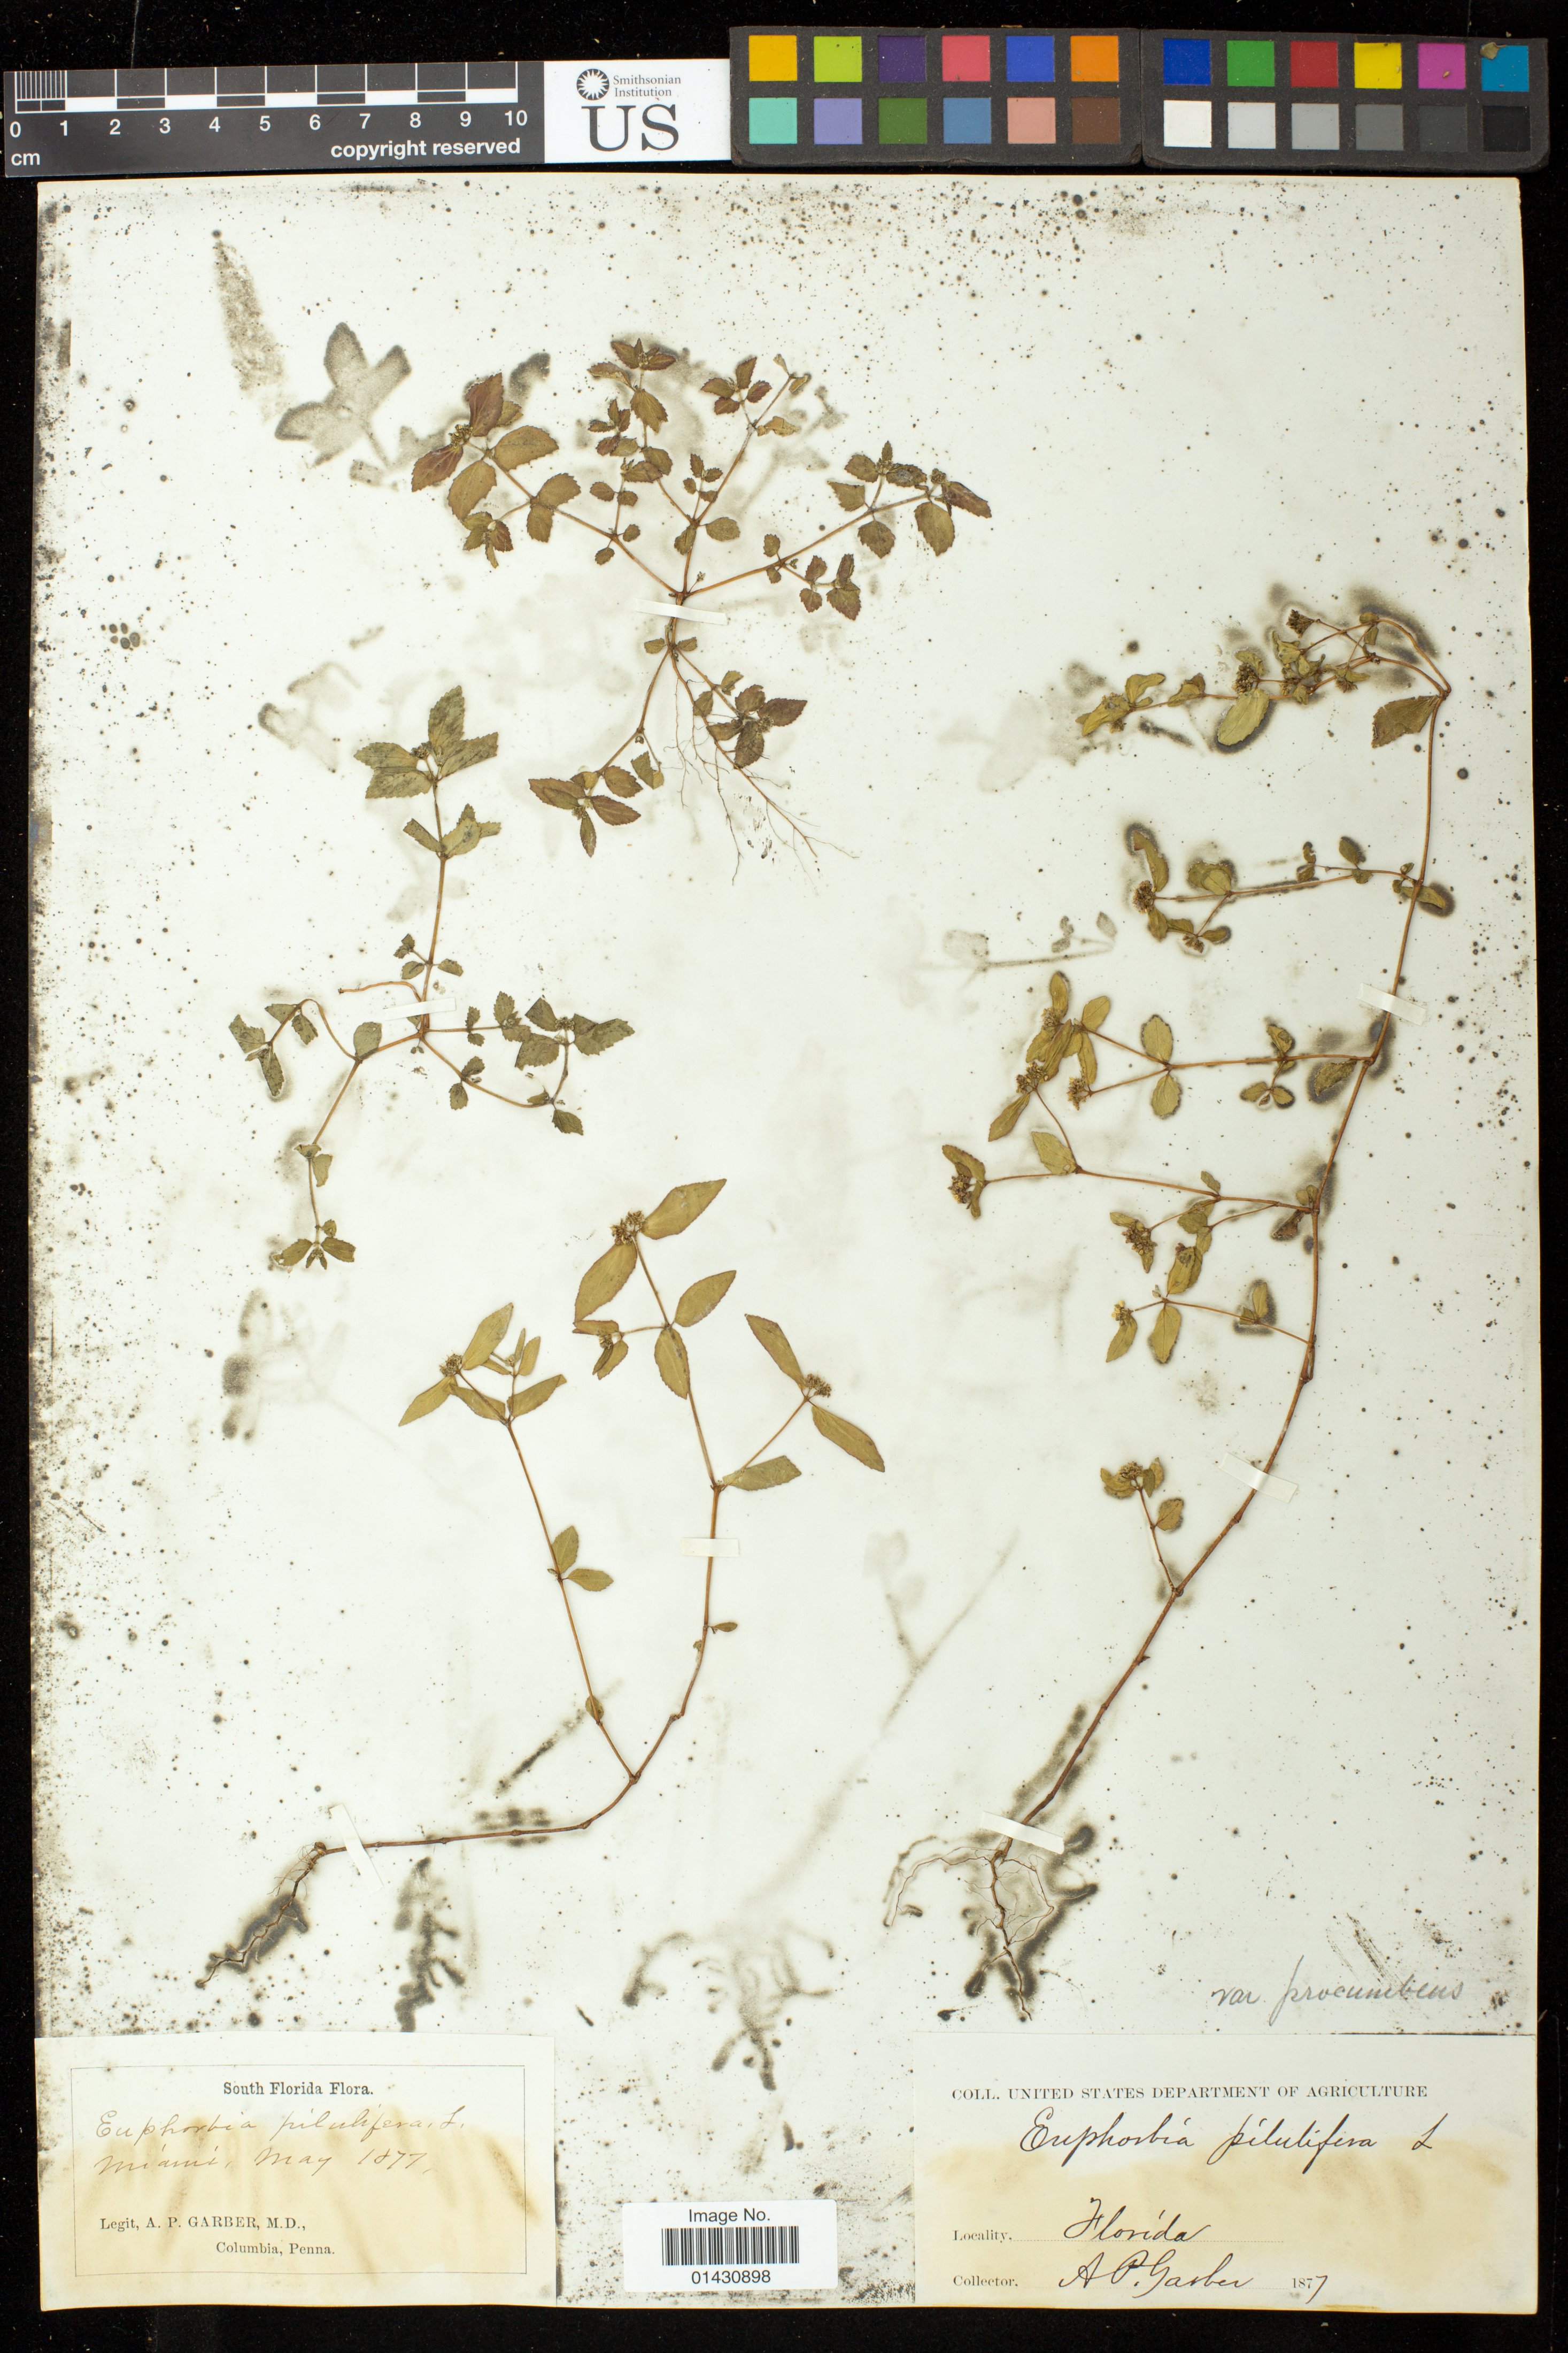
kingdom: Plantae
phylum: Tracheophyta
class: Magnoliopsida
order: Malpighiales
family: Euphorbiaceae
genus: Euphorbia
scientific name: Euphorbia ophthalmica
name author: Pers.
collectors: A. P. Garber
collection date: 1877-05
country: United States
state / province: Florida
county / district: Miami-Dade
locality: Miami